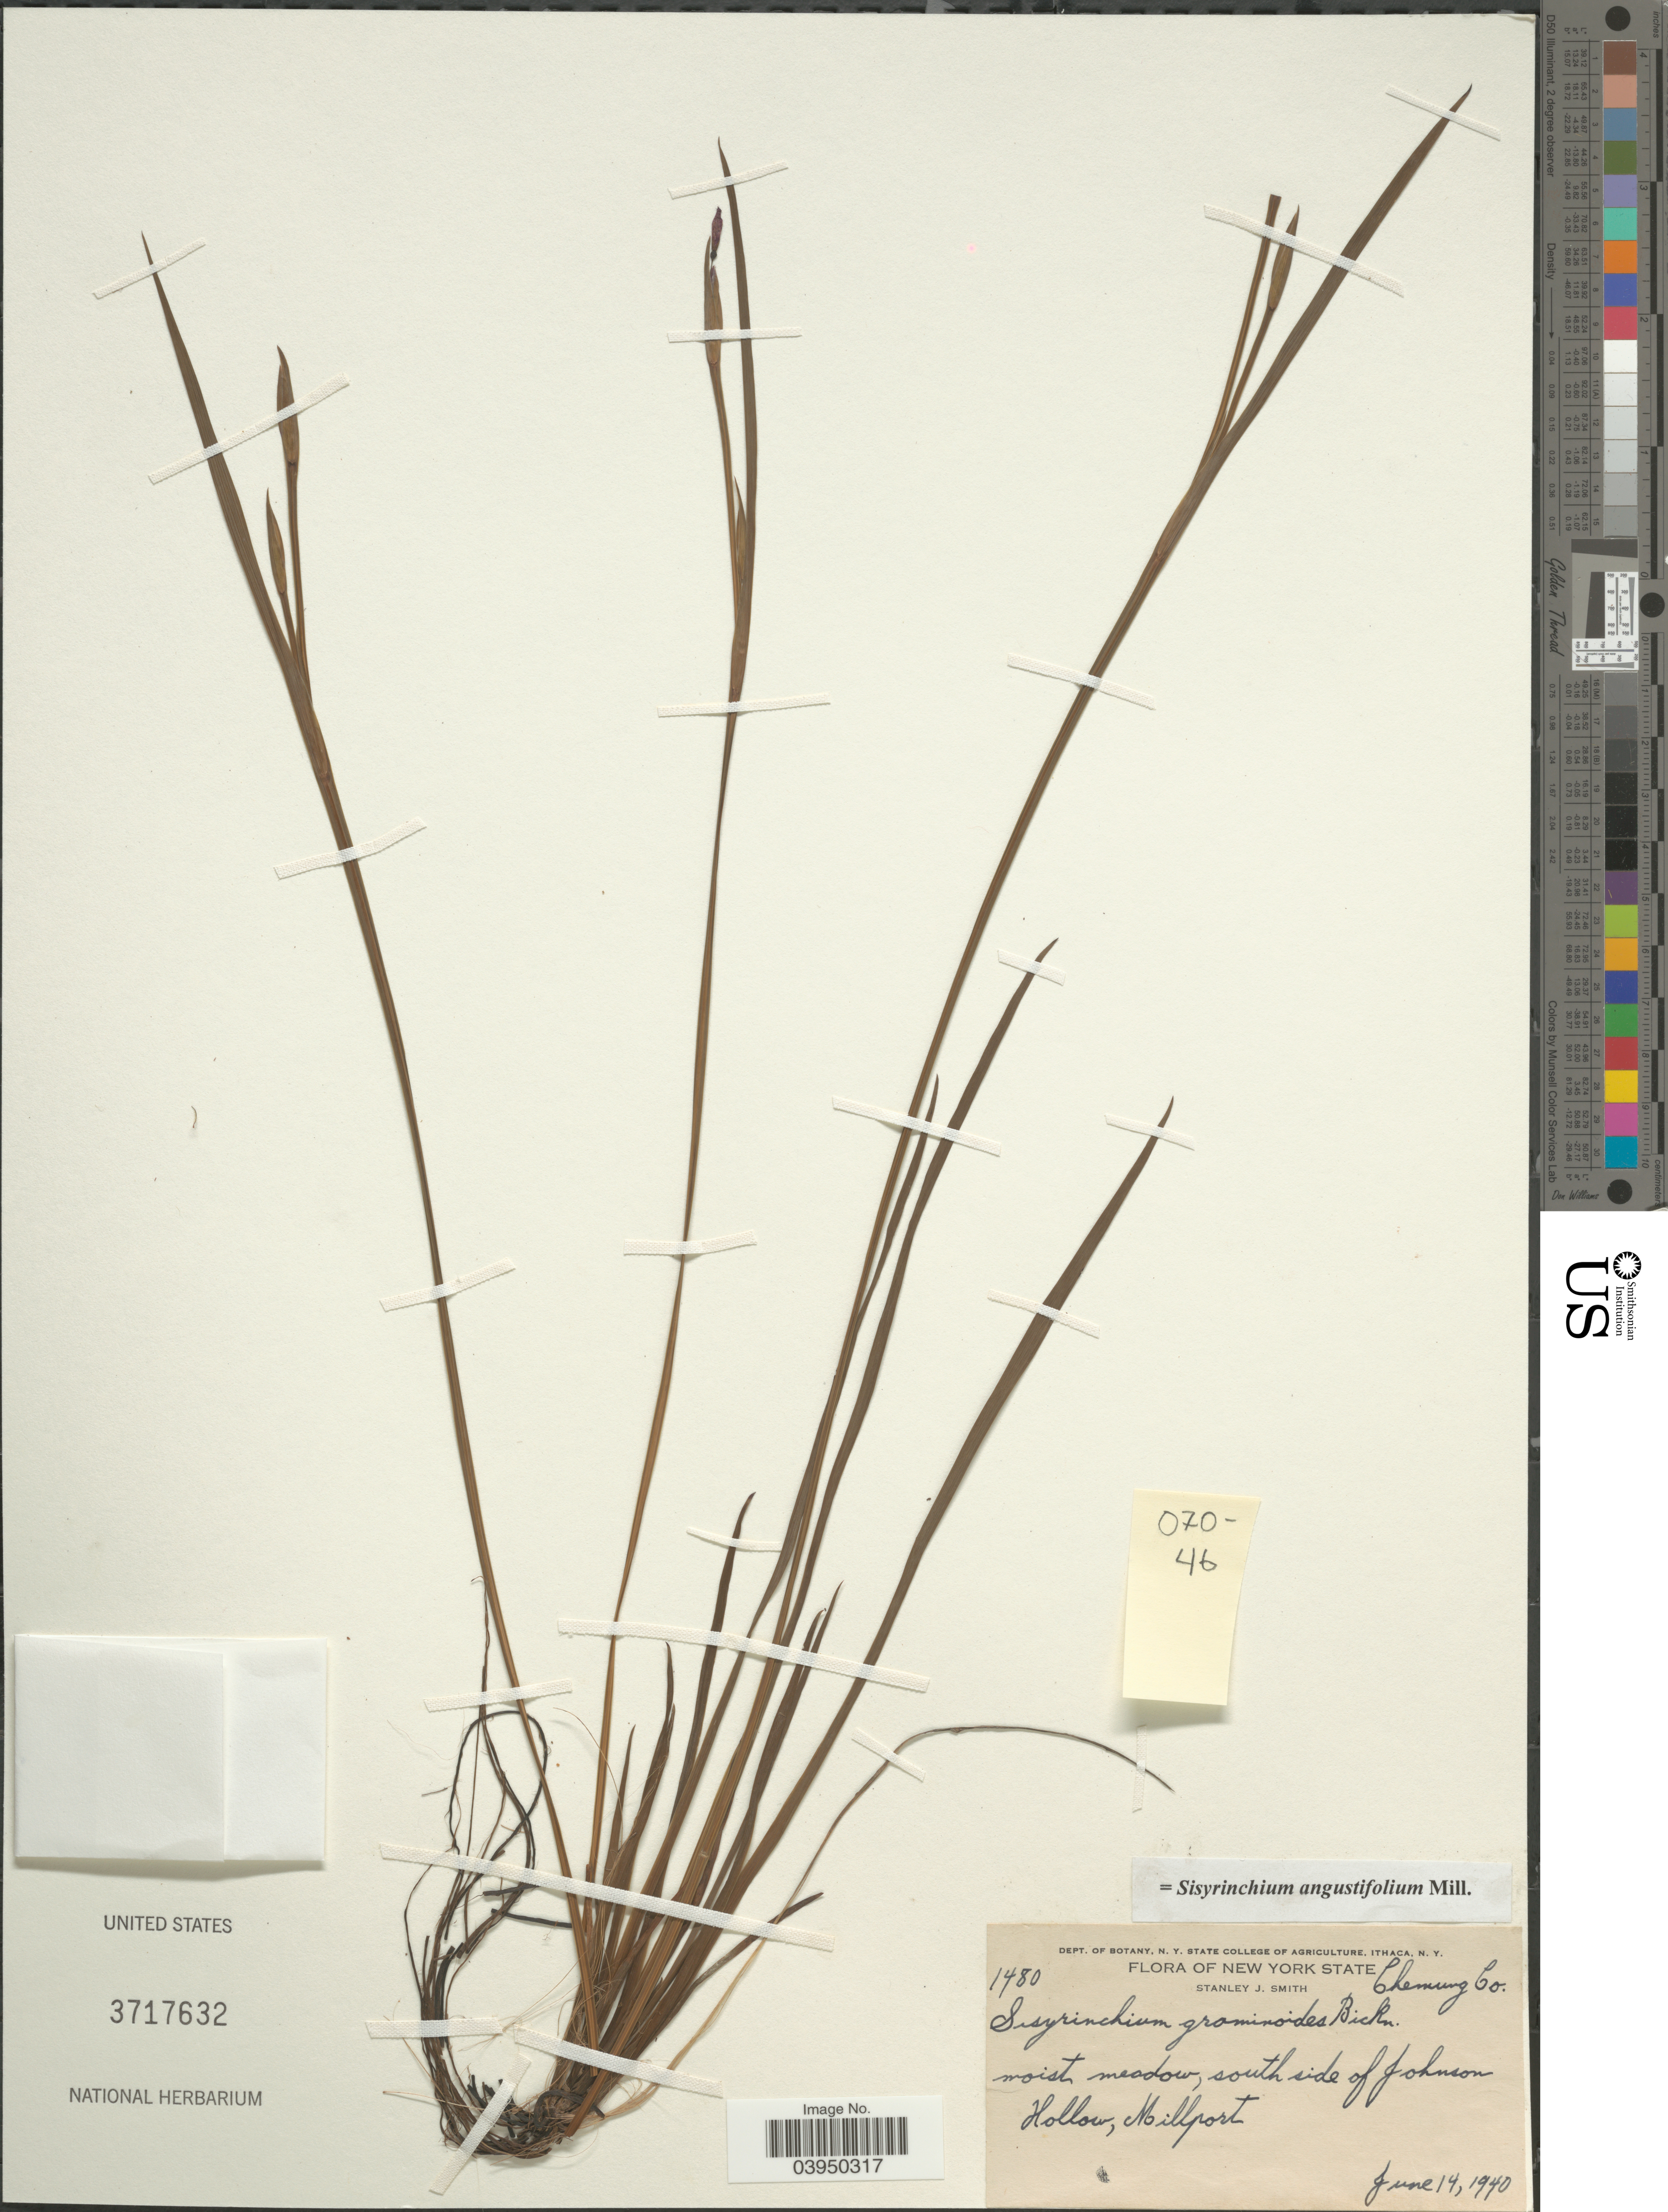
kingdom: Plantae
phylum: Tracheophyta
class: Liliopsida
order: Asparagales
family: Iridaceae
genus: Sisyrinchium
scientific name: Sisyrinchium angustifolium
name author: Mill.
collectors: S. Smith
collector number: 1480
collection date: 1940-06-14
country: United States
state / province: New York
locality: Cheming Co. South side of Johnson Hollow, Millport.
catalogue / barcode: US 3717632